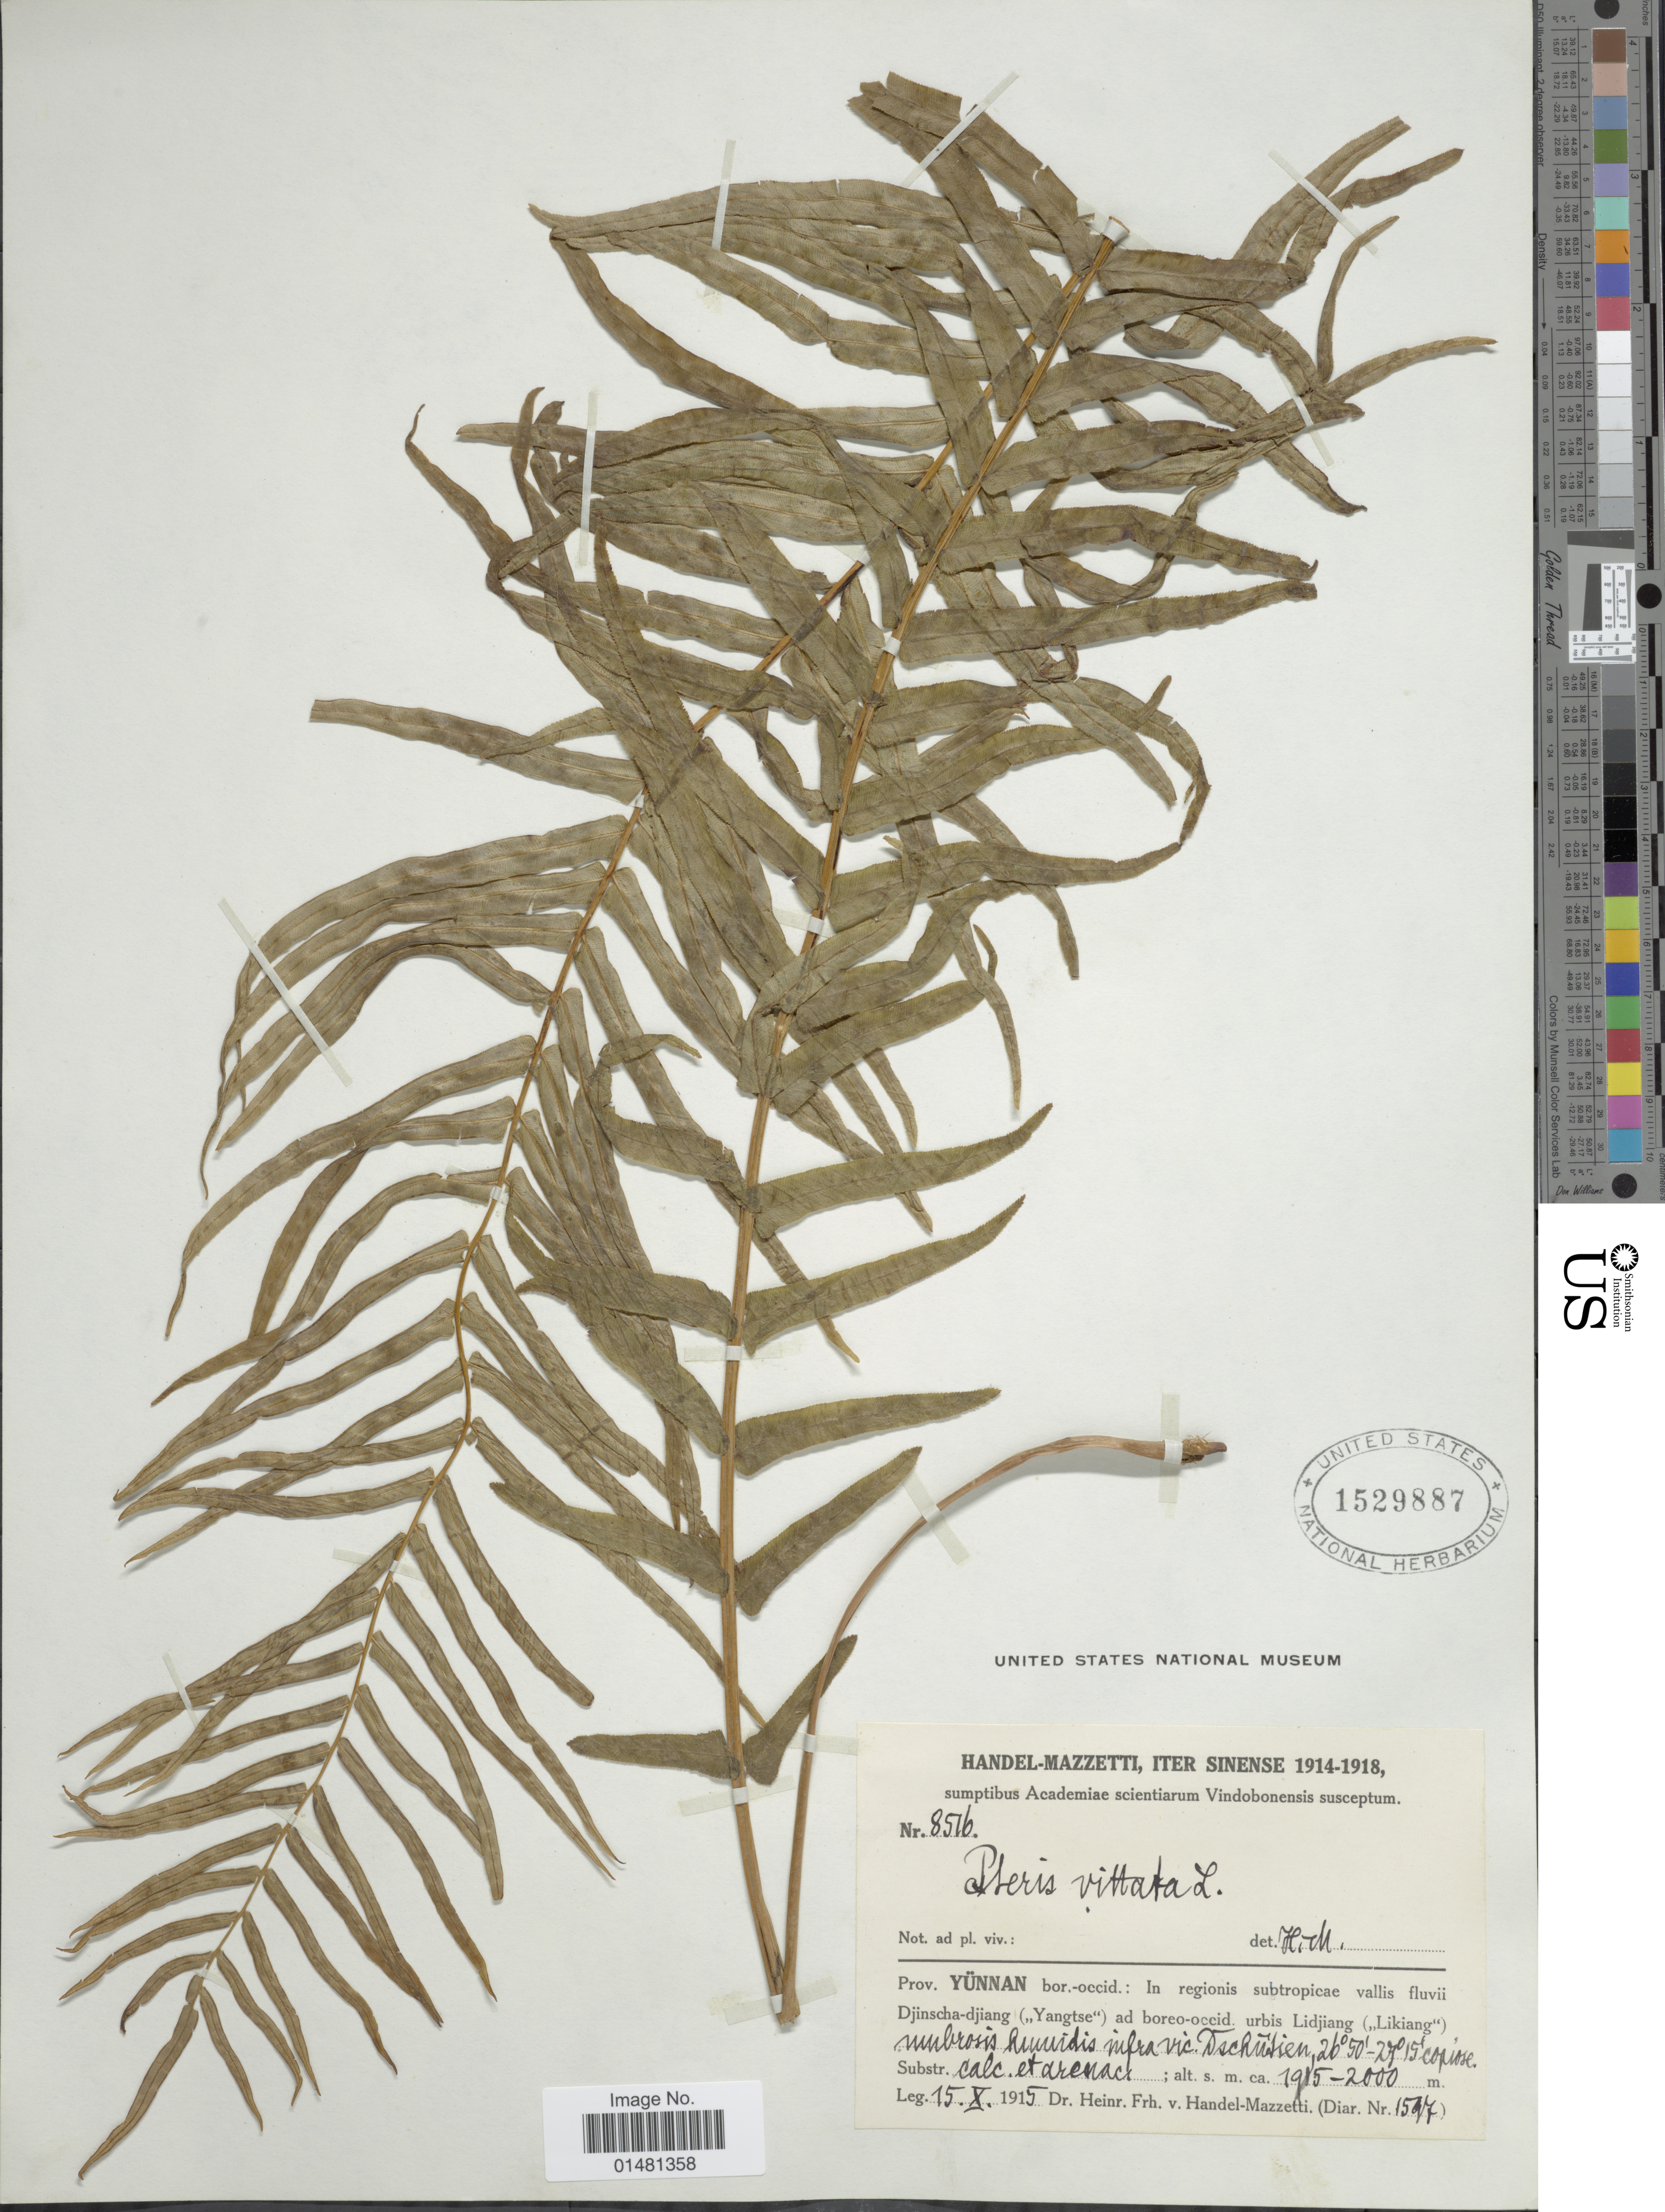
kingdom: Plantae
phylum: Tracheophyta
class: Polypodiopsida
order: Polypodiales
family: Pteridaceae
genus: Pteris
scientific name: Pteris vittata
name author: L.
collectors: H. Handel-Mazzetti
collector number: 8516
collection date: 1915-10-15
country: China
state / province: Yunnan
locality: Bor-occid: In regionis subtropicae vallis fluvii Djinscha-djiang (,,Yangtse') ad boreo-occid urbis Lidjiang (,,Likiang') umbrosis humidis infra vic Dschütsien [interpreted]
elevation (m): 1915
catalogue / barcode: US 1529887